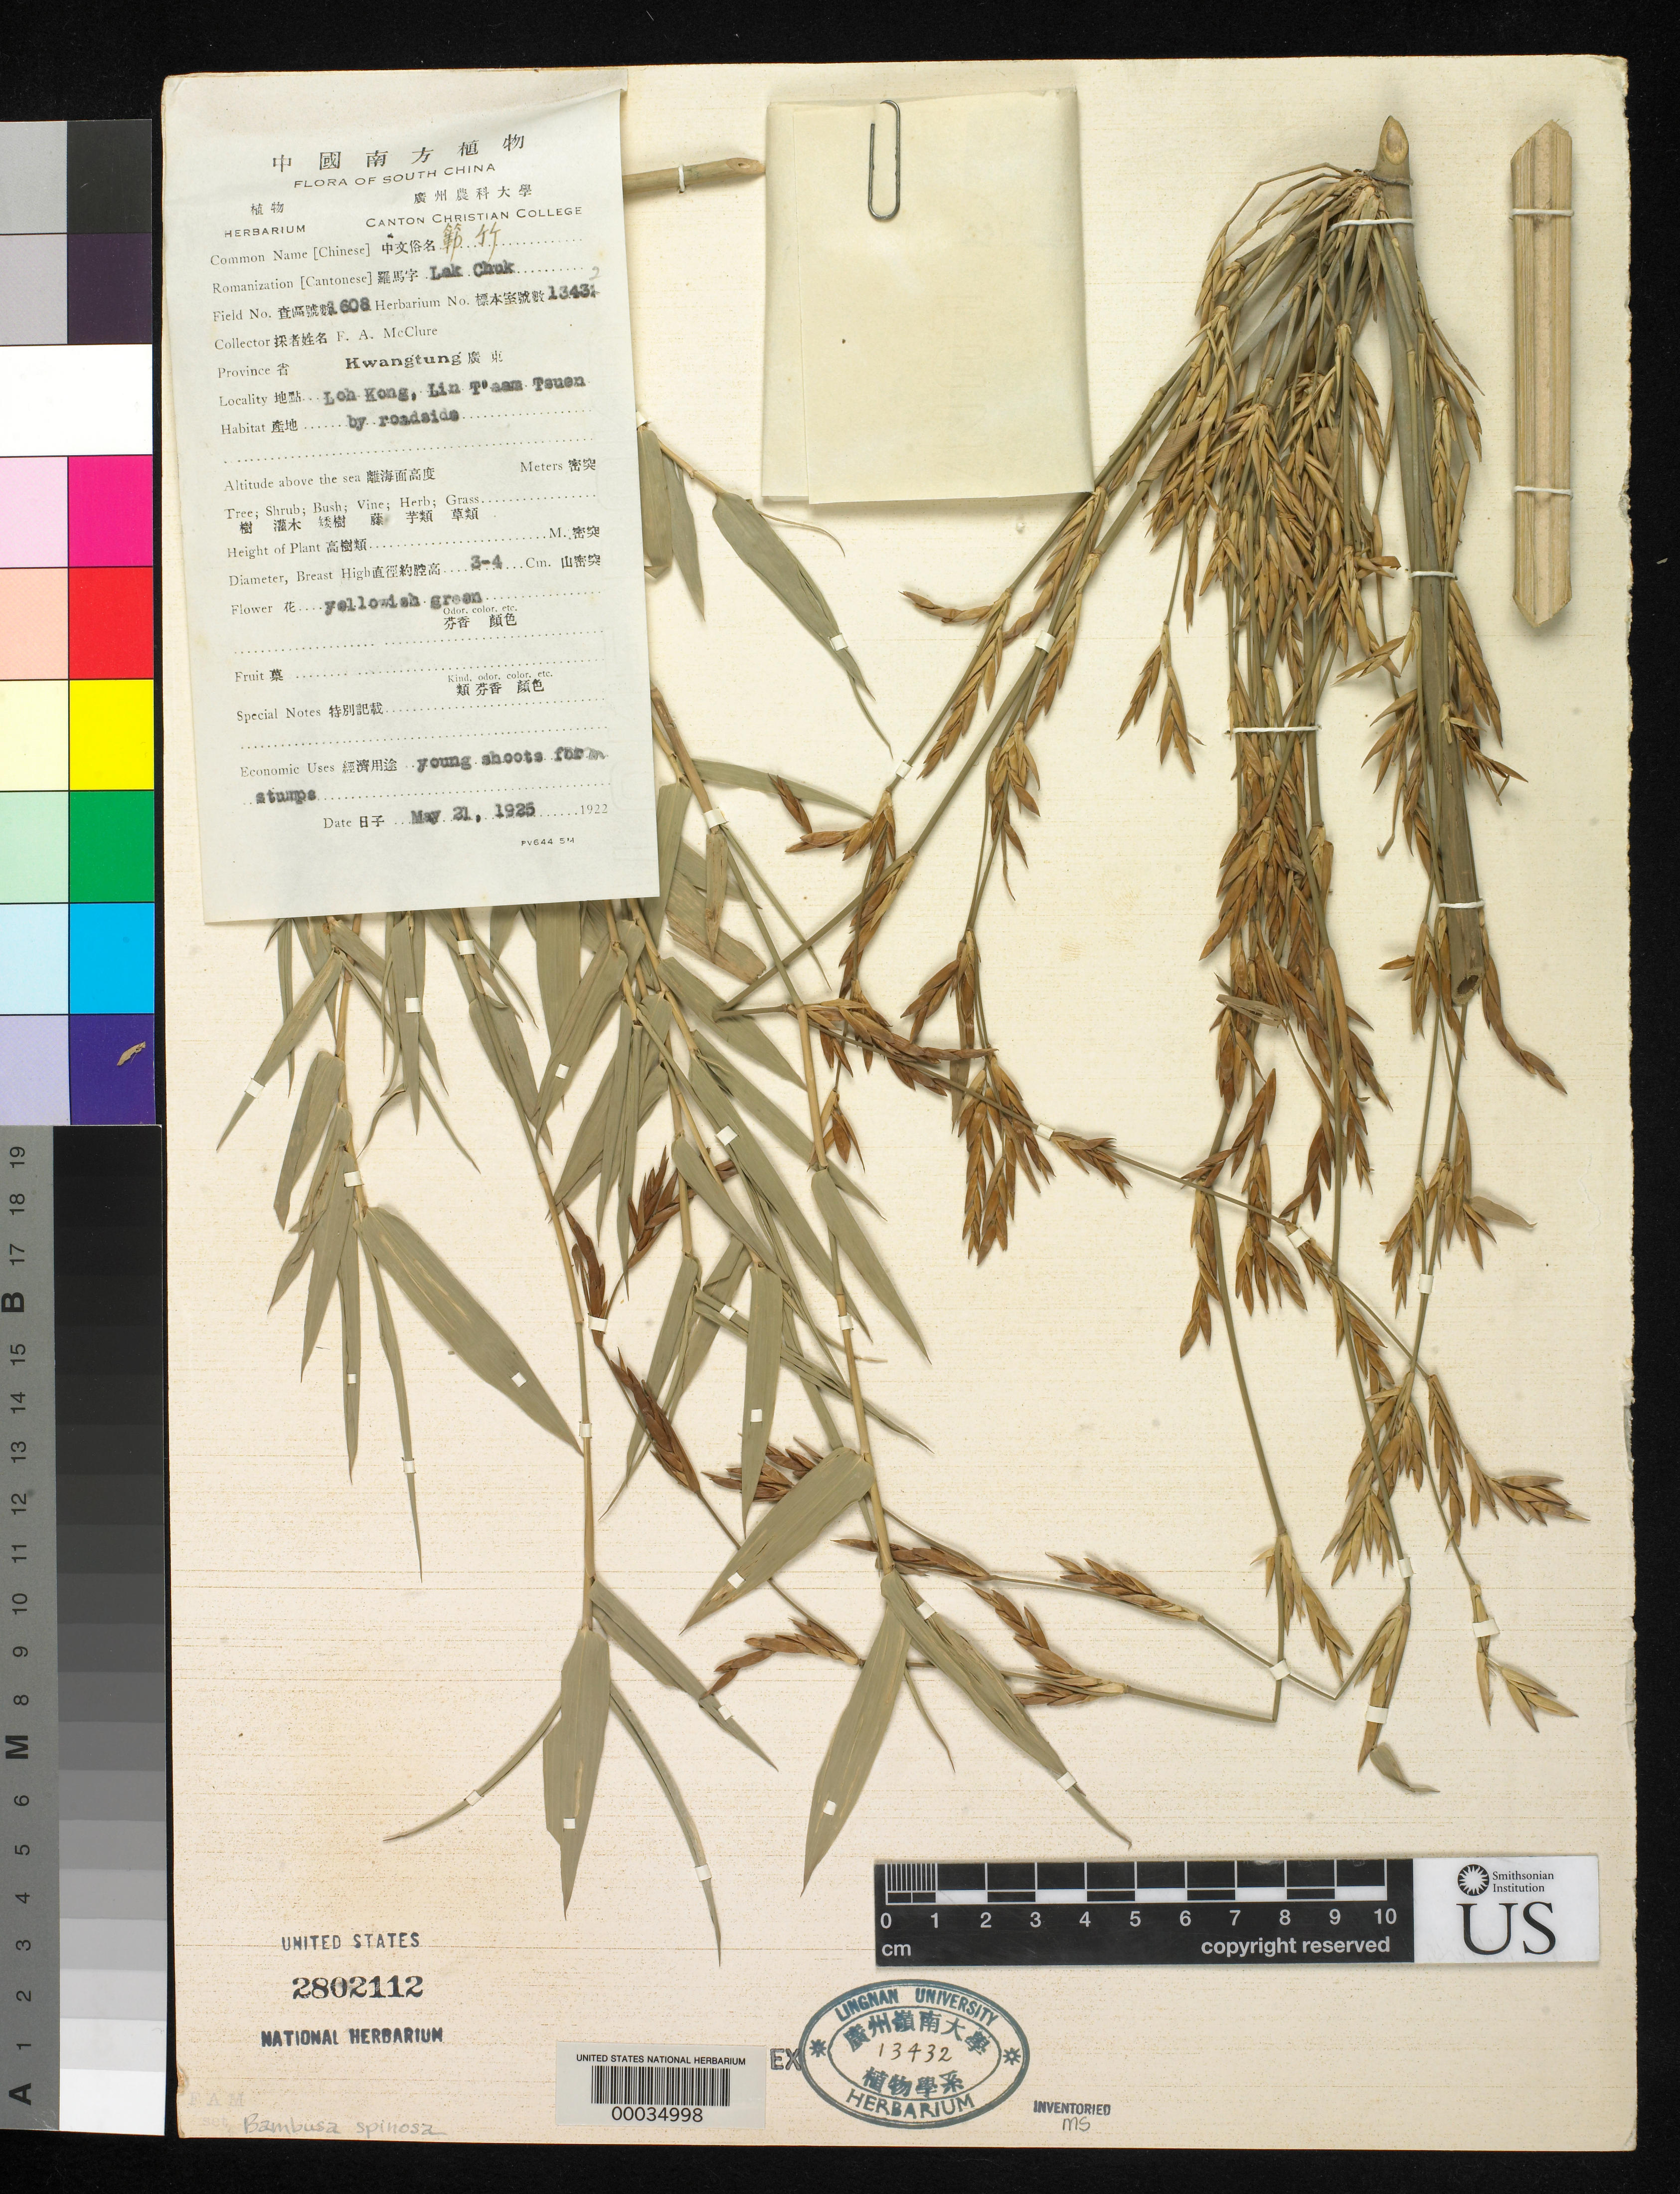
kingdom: Plantae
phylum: Tracheophyta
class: Liliopsida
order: Poales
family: Poaceae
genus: Bambusa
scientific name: Bambusa spinosa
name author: Roxb.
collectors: F. A. McClure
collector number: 1608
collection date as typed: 21 May 1925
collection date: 1925-05-21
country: China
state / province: Guangdong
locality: Loh kong, lin t'aam tsuen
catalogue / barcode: US 2802112